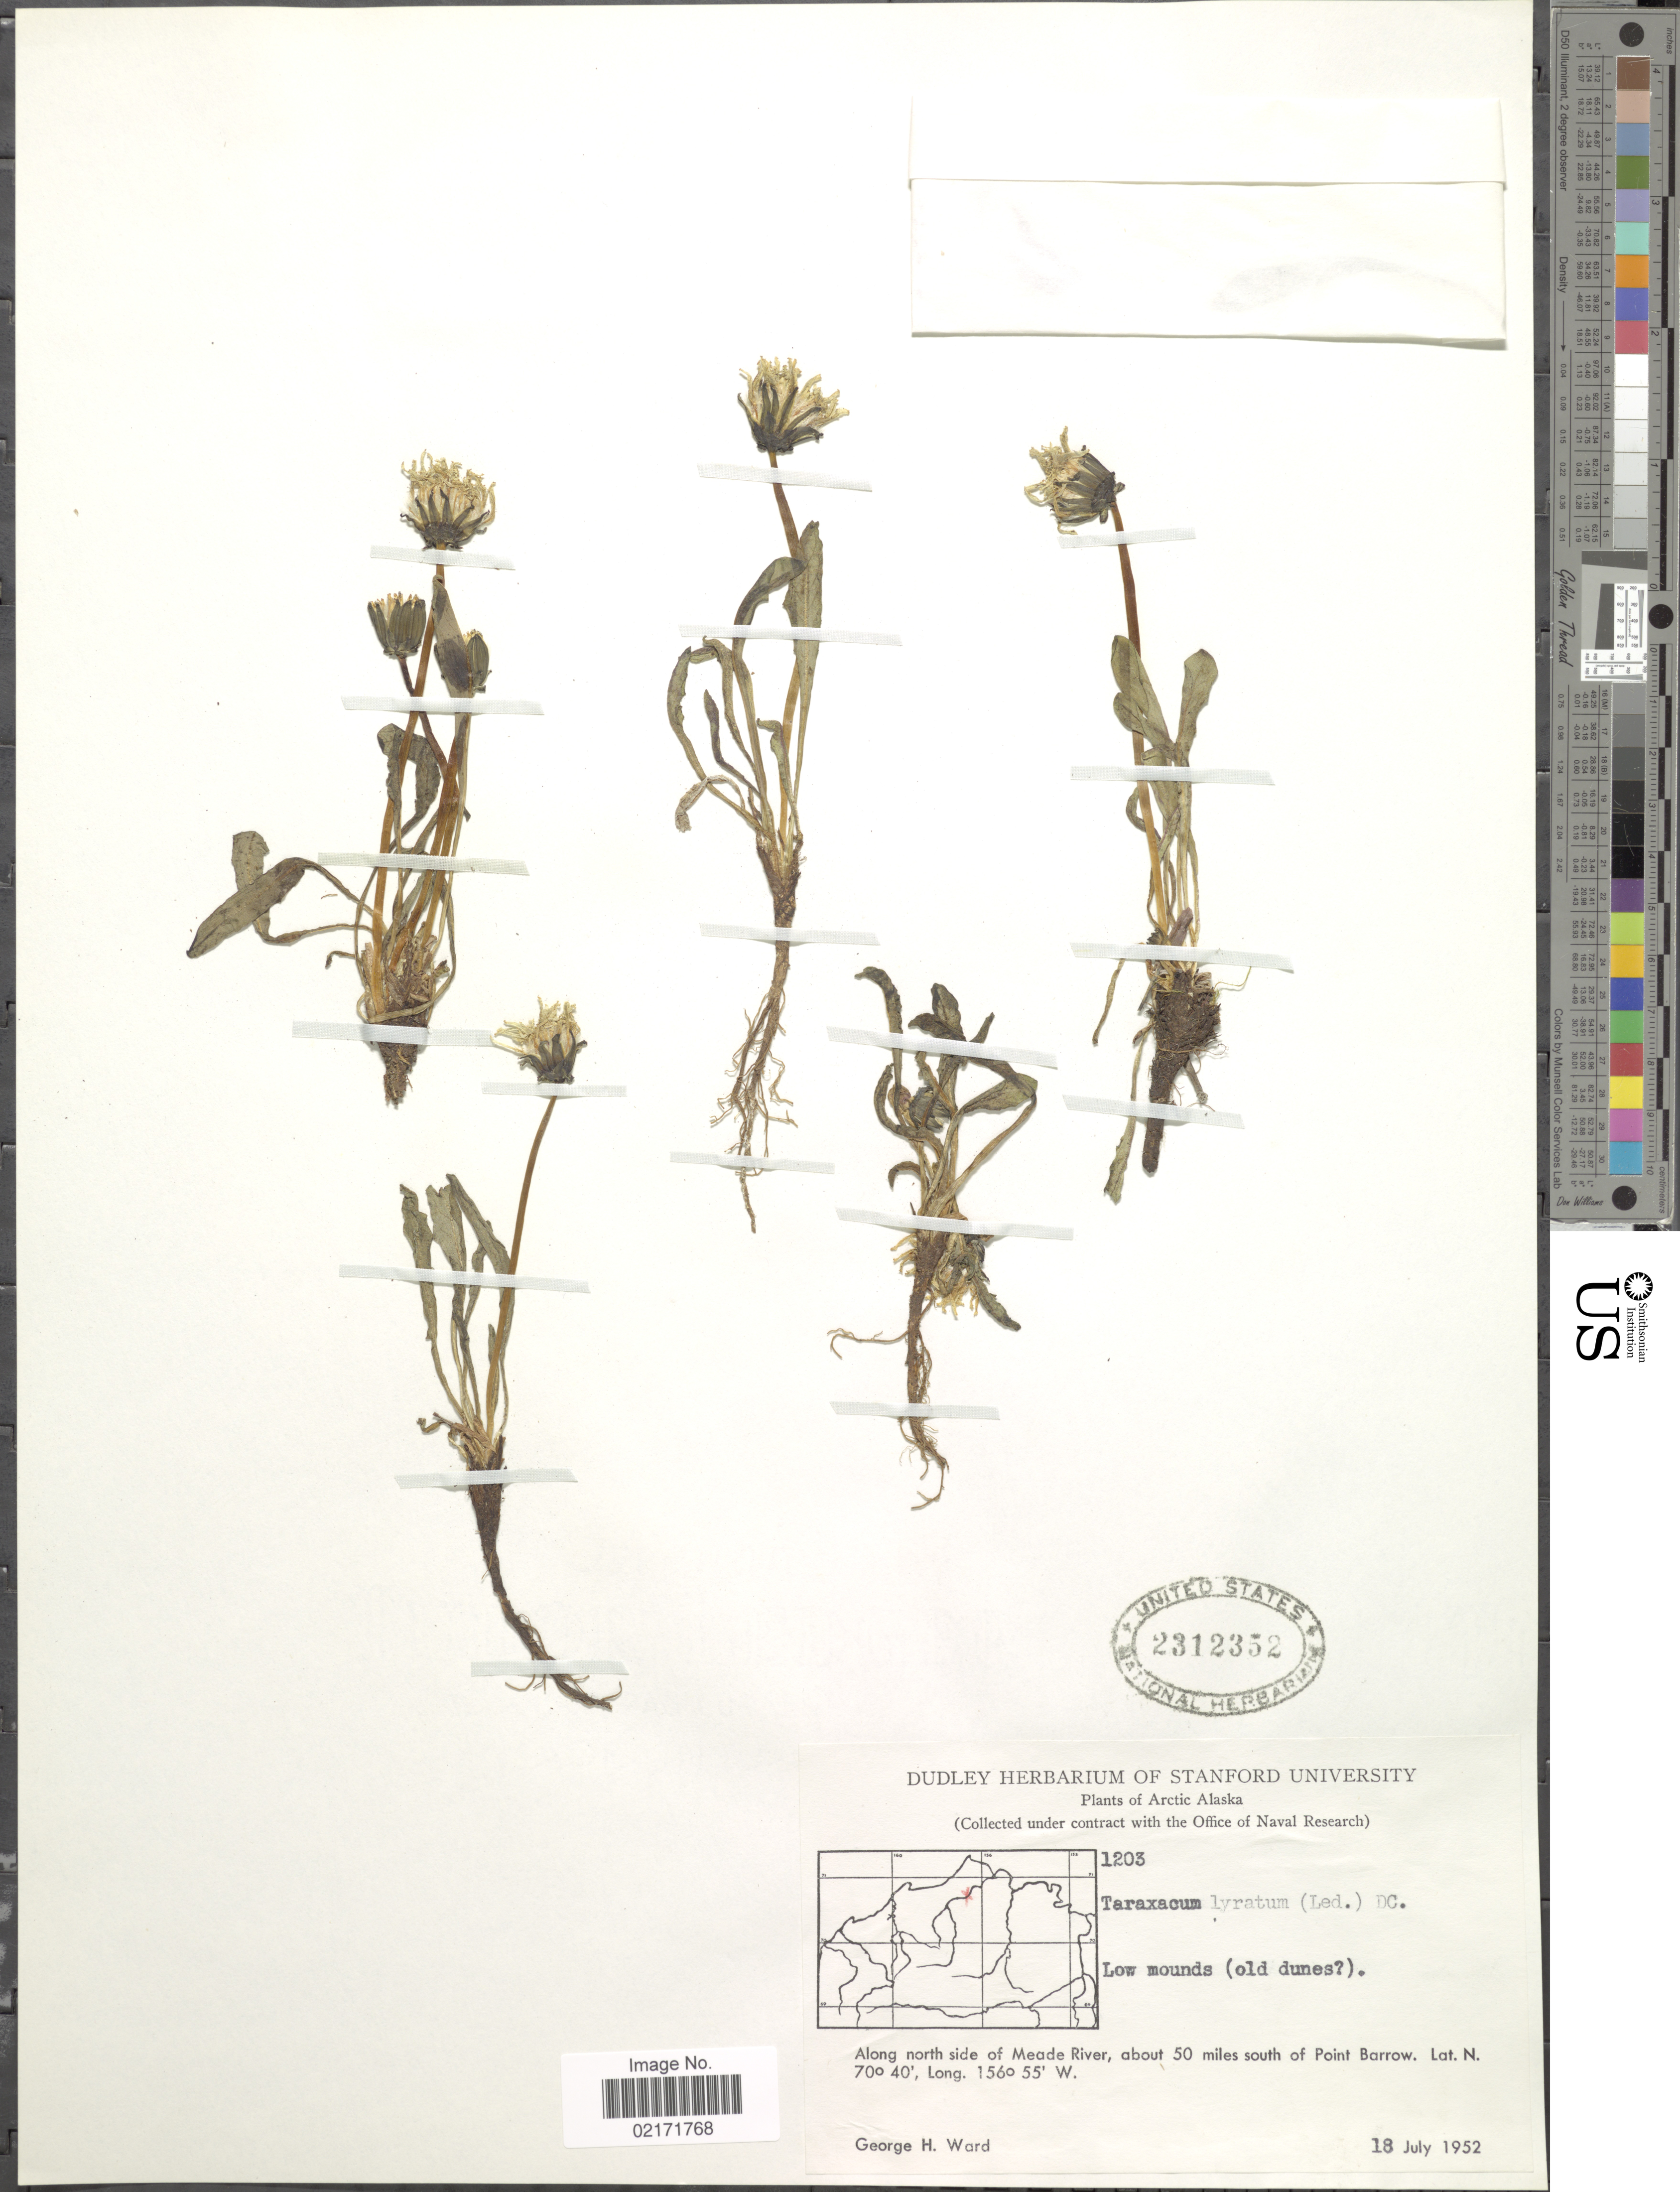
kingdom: Plantae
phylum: Tracheophyta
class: Magnoliopsida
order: Asterales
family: Asteraceae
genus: Taraxacum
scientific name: Taraxacum lyratum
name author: (Ledeb.) DC.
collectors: G. H. Ward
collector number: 1203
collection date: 1952-07-18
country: United States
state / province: Alaska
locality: Arctic Alaska. Along north side of Meade River, about 50 miles south of Point Barrow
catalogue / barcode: US 2312352